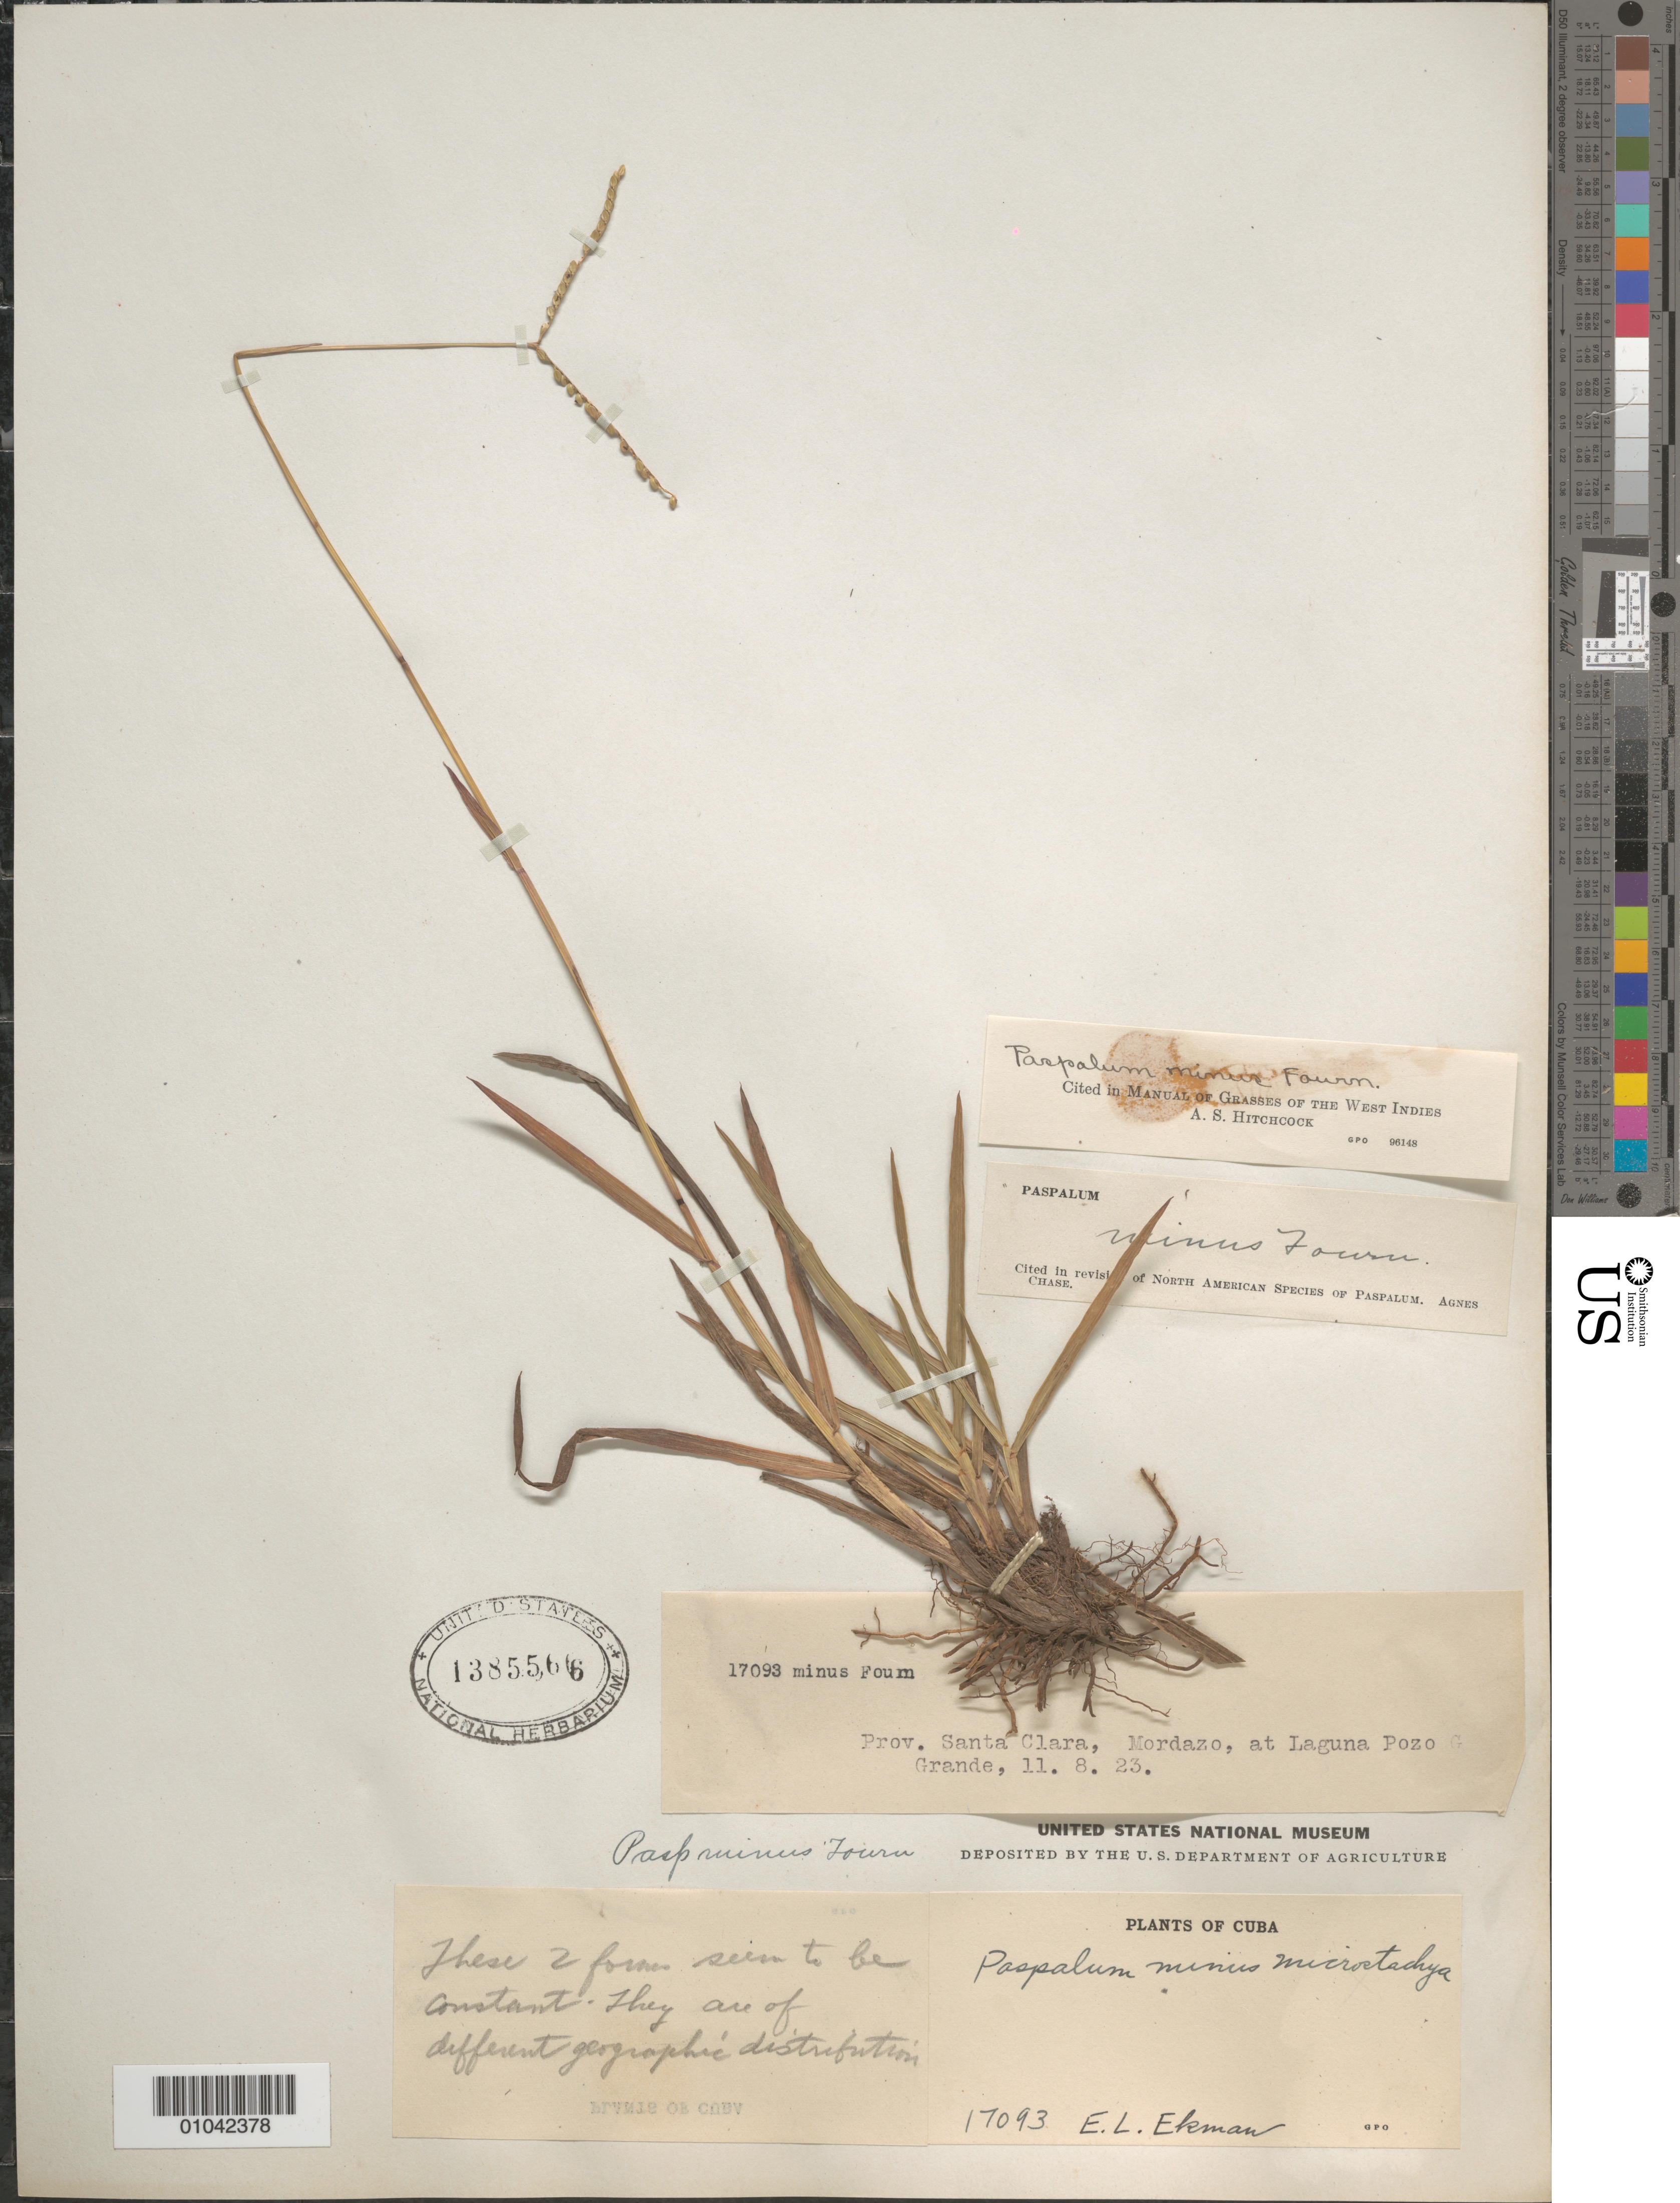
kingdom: Plantae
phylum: Tracheophyta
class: Liliopsida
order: Poales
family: Poaceae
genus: Paspalum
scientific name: Paspalum minus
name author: E. Fourn.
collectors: E. L. Ekman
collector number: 17093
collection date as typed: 11 Aug 1923 or 08 Nov 1923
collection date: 1923-08-11 or 1923-11-08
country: Cuba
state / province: Villa Clara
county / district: Santa Clara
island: Cuba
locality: Mordazo at Laguna Pozo Grande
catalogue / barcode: US 1385566